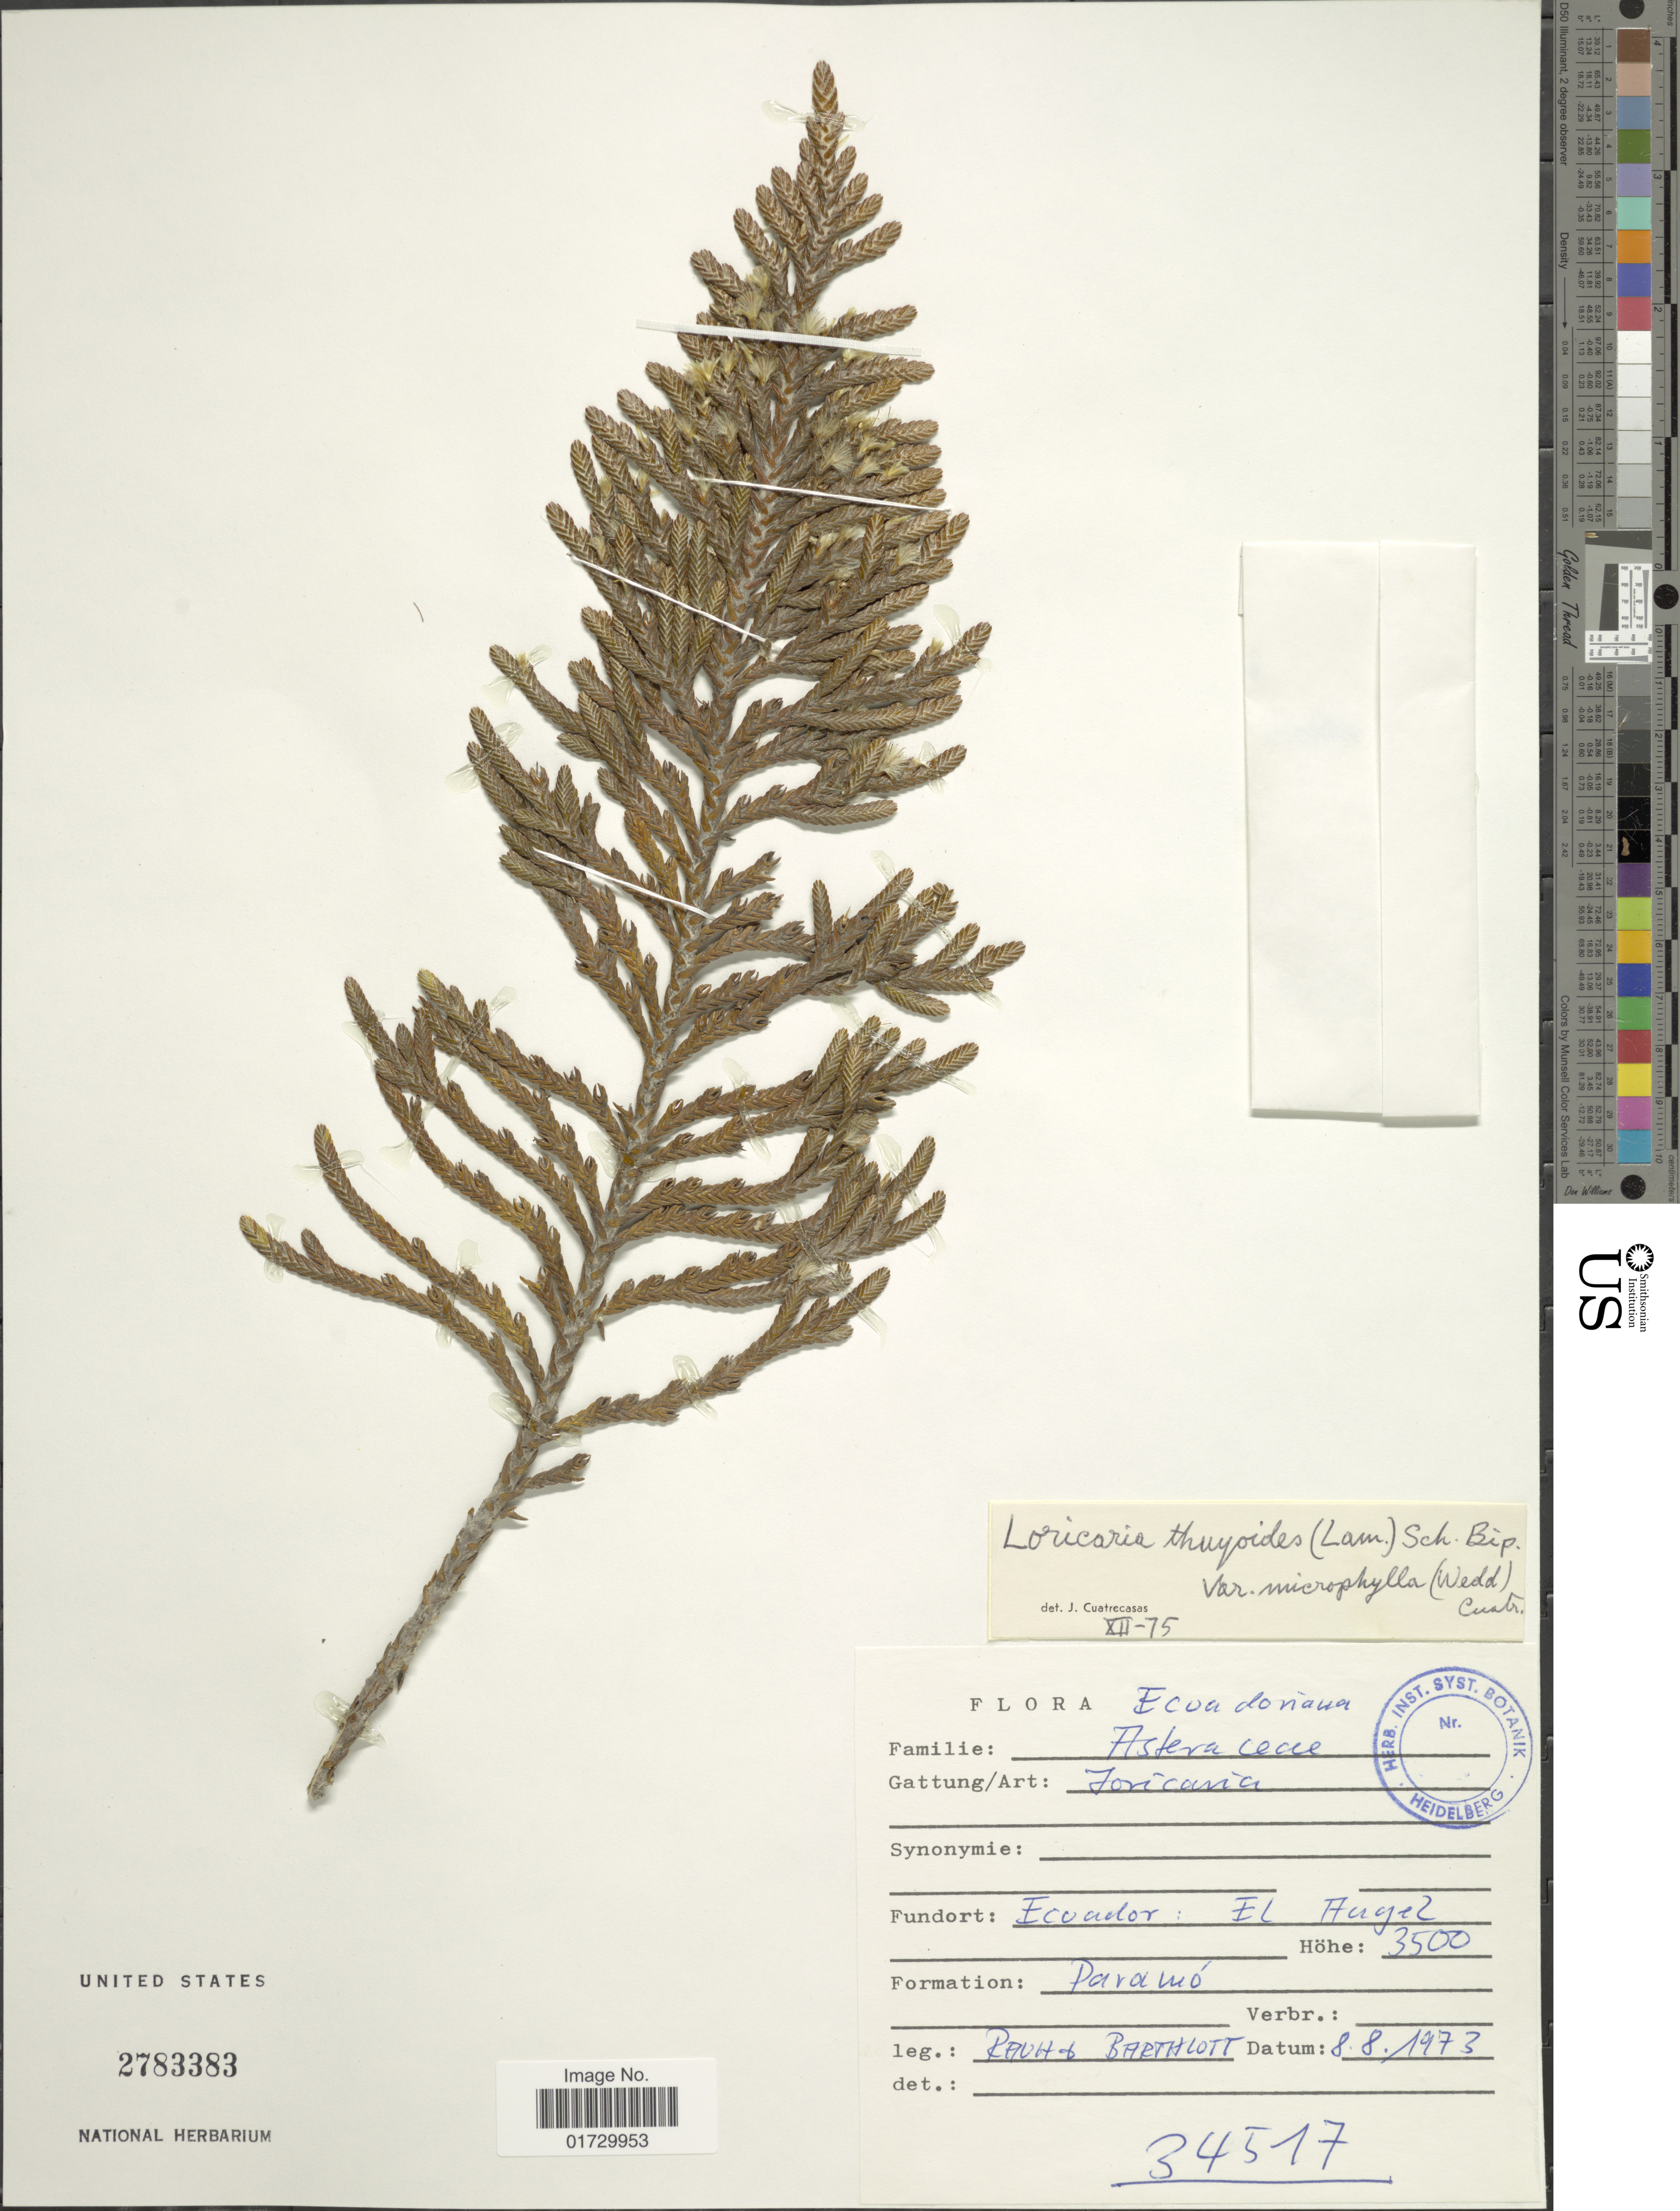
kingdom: Plantae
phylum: Tracheophyta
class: Magnoliopsida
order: Asterales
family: Asteraceae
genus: Loricaria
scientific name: Loricaria thuyoides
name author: (Lam.) Sch. Bip.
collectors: -. Rauh & W. Barthlott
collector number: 34517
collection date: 1973-08-08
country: Ecuador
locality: El Angel, Paramo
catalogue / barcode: US 2783383